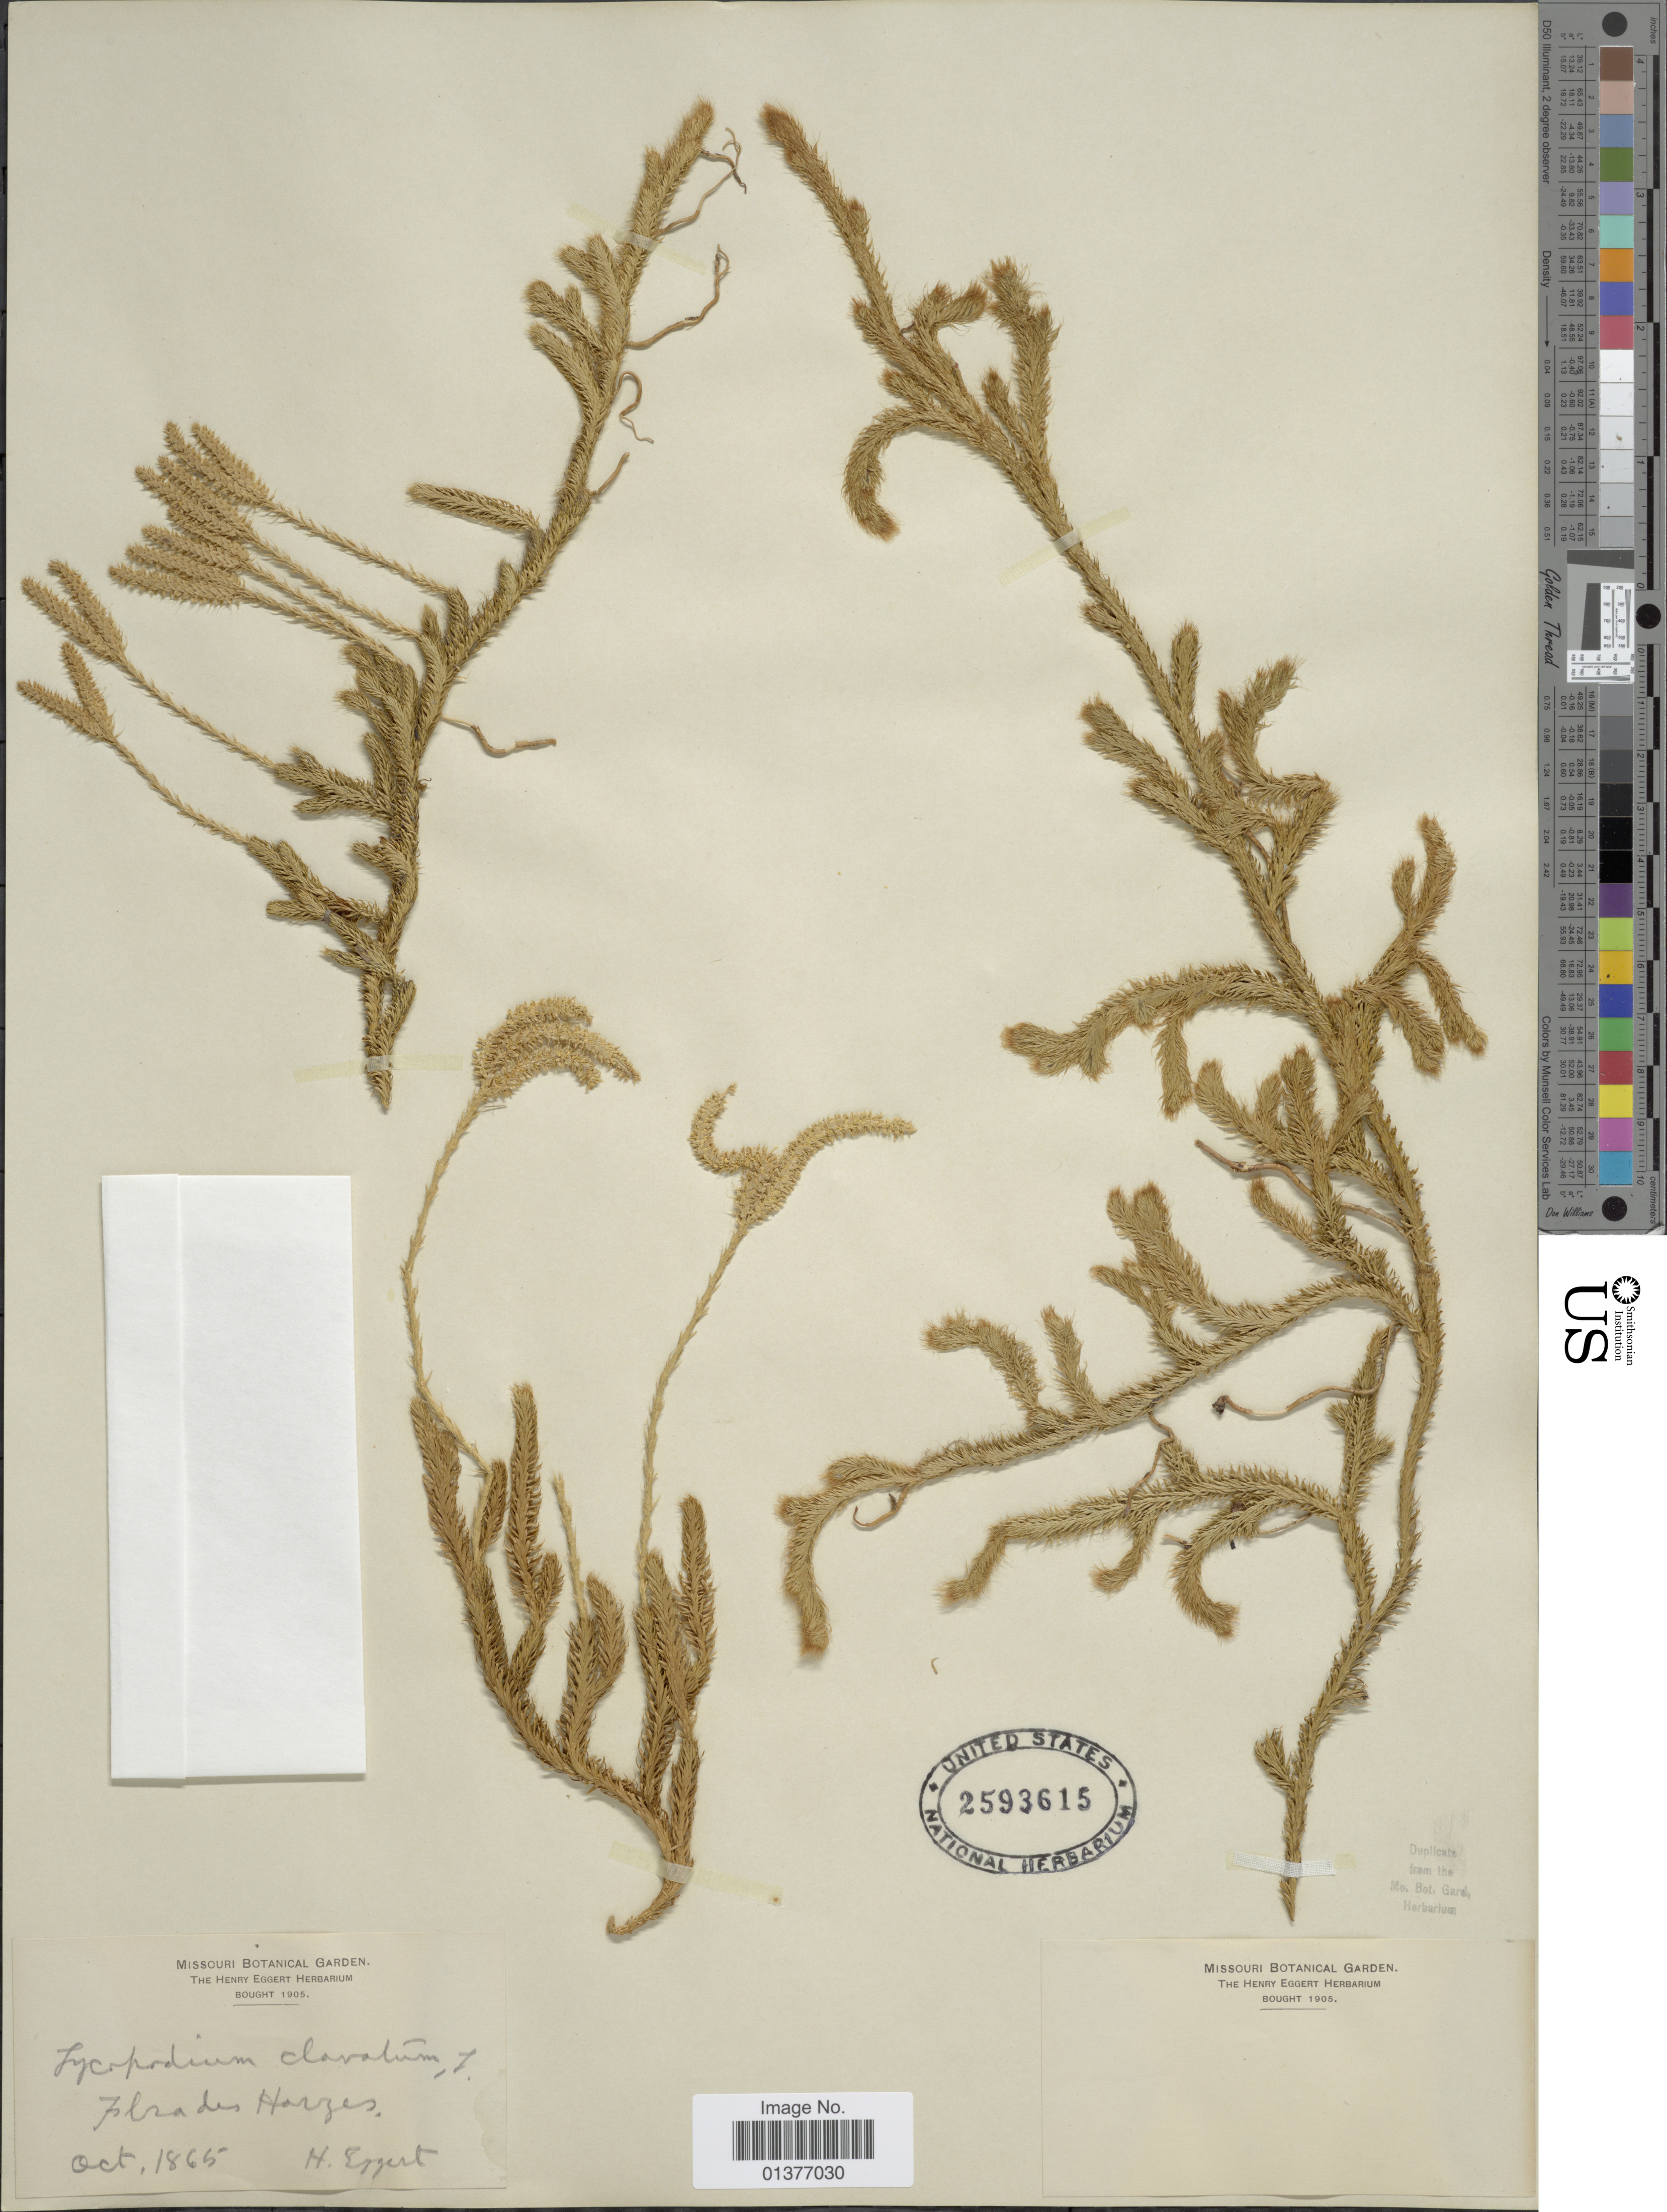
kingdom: Plantae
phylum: Tracheophyta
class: Lycopodiopsida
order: Lycopodiales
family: Lycopodiaceae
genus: Lycopodium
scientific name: Lycopodium clavatum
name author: L.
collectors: H. Eggert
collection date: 1865-10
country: Germany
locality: Flora des Harzes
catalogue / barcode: US 2593615